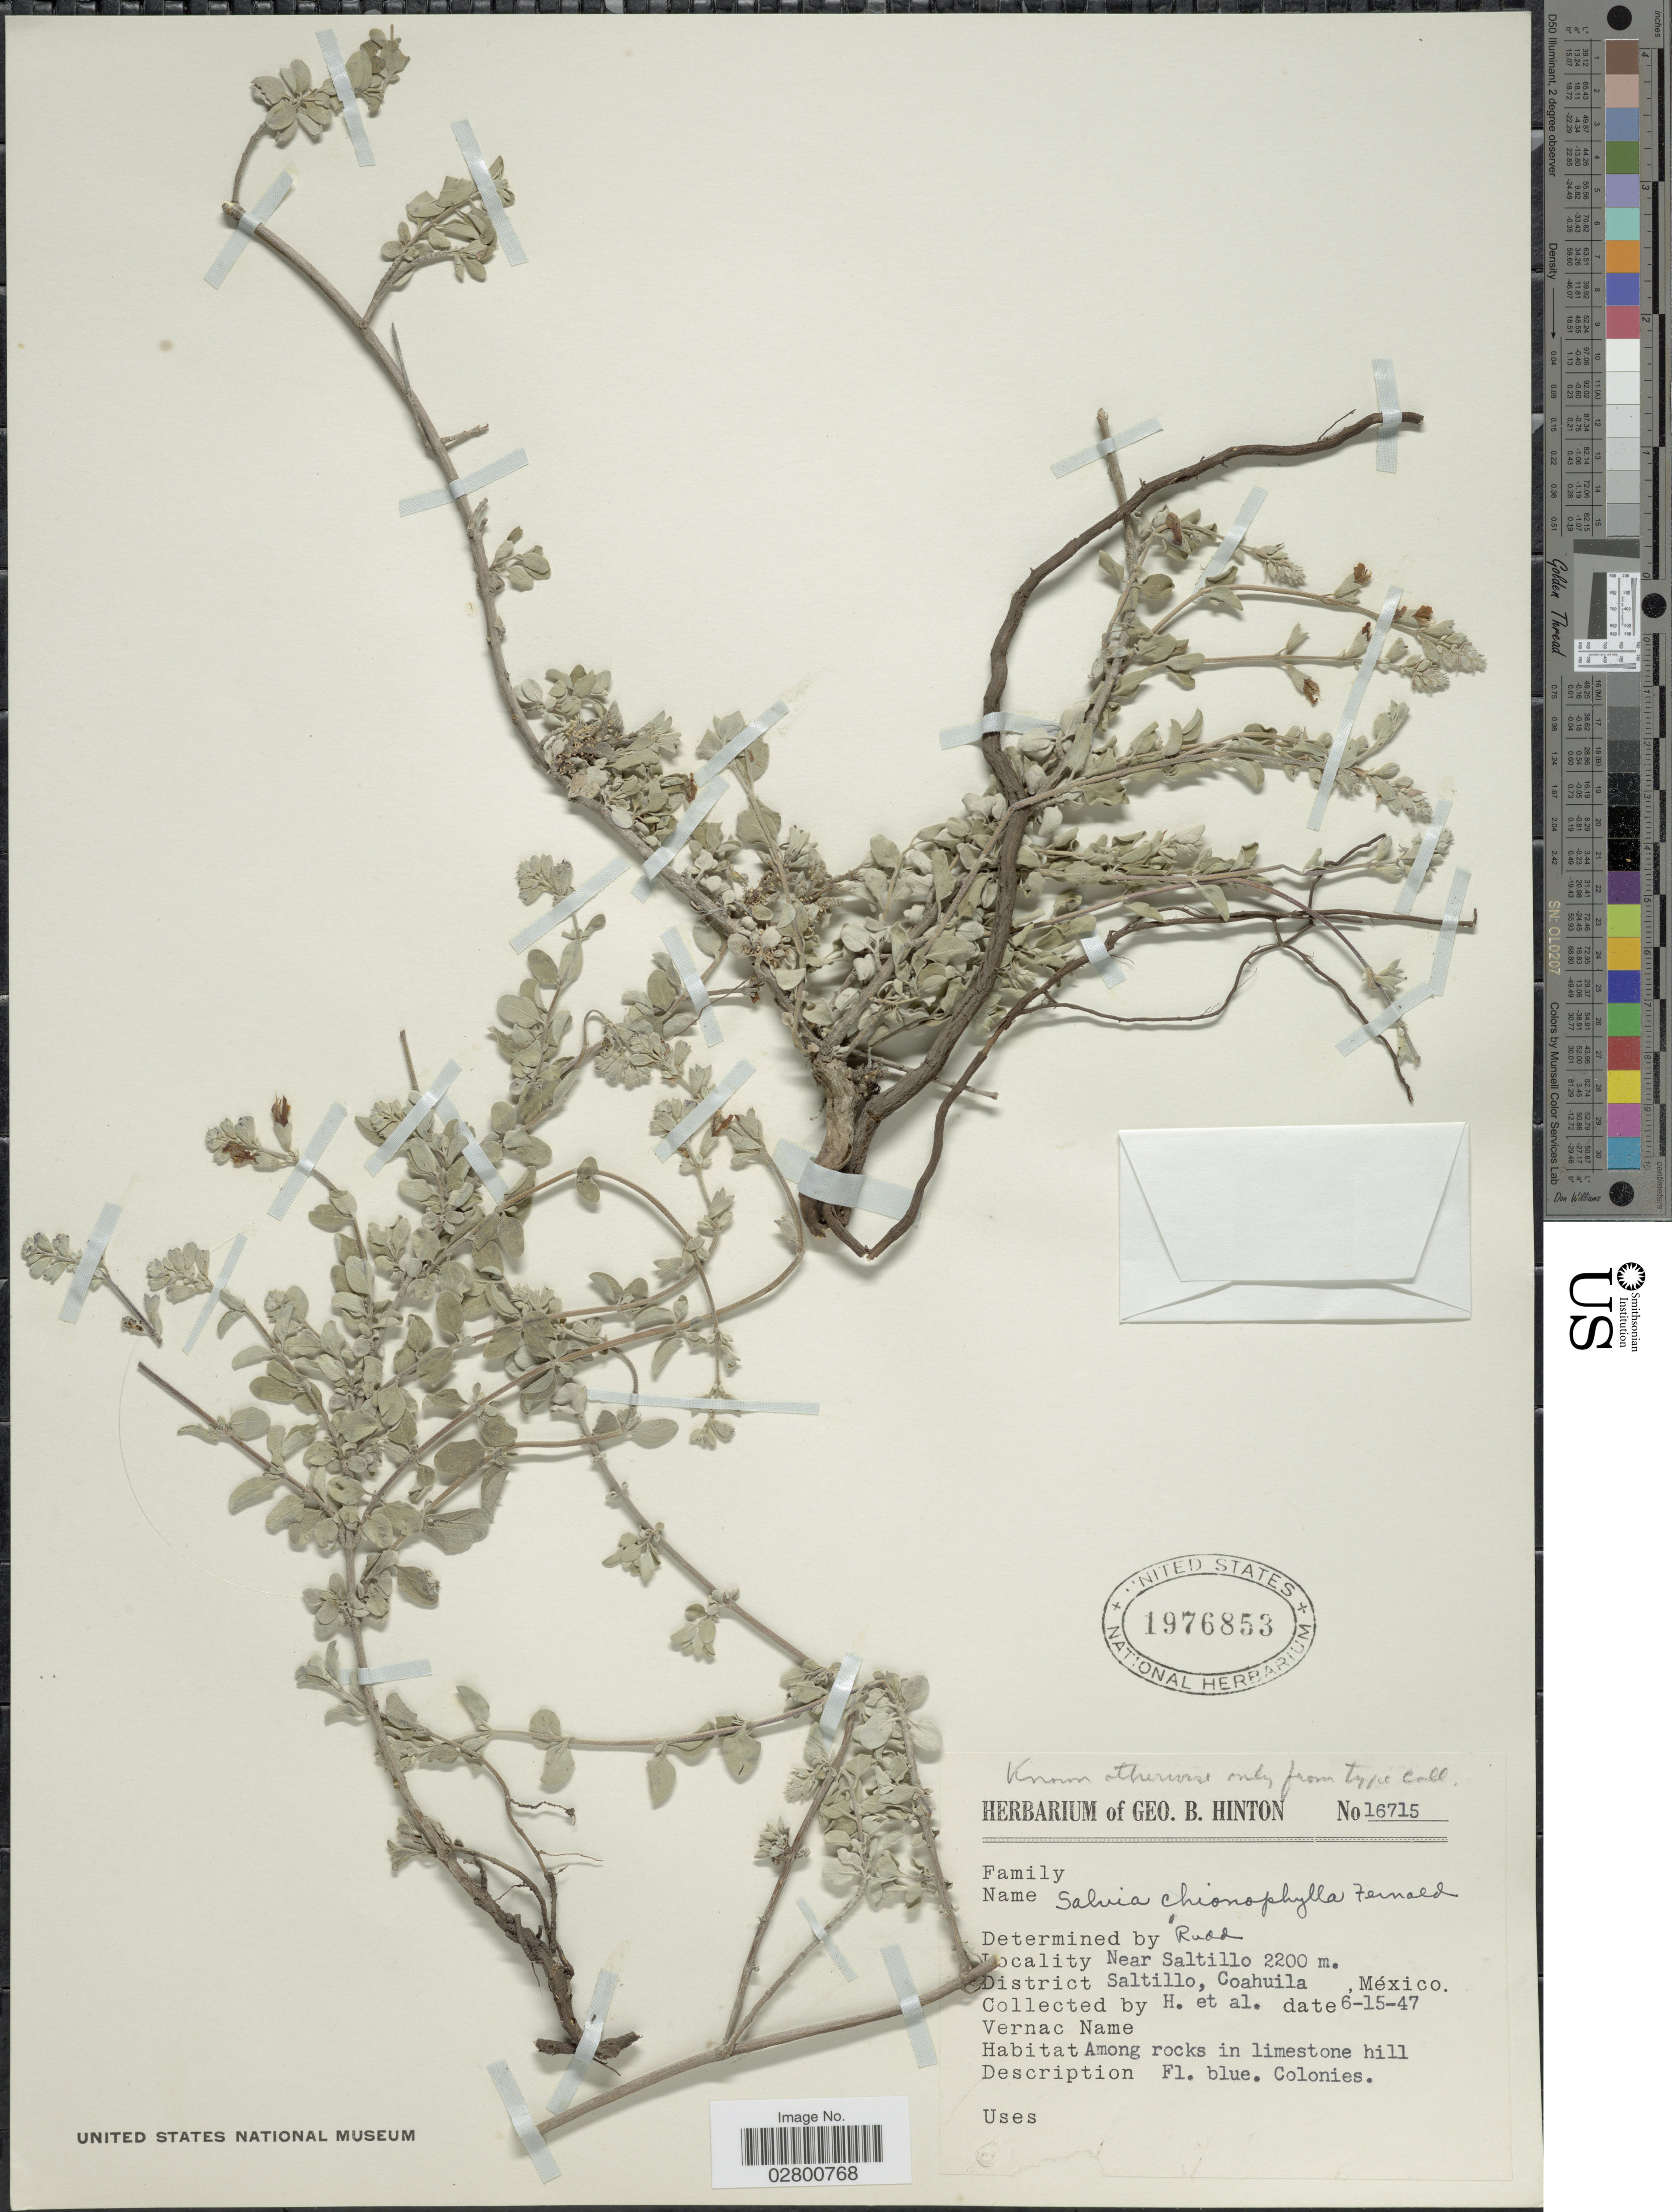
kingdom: Plantae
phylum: Tracheophyta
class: Magnoliopsida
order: Lamiales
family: Lamiaceae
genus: Salvia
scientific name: Salvia chionophylla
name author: Fernald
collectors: G. B. Hinton & et al.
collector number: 16715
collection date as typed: Transcribed d/m/y: 15/6/47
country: Mexico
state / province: Coahuila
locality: Near Saltillo, District Saltillo.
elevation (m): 2200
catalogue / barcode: US 1976853